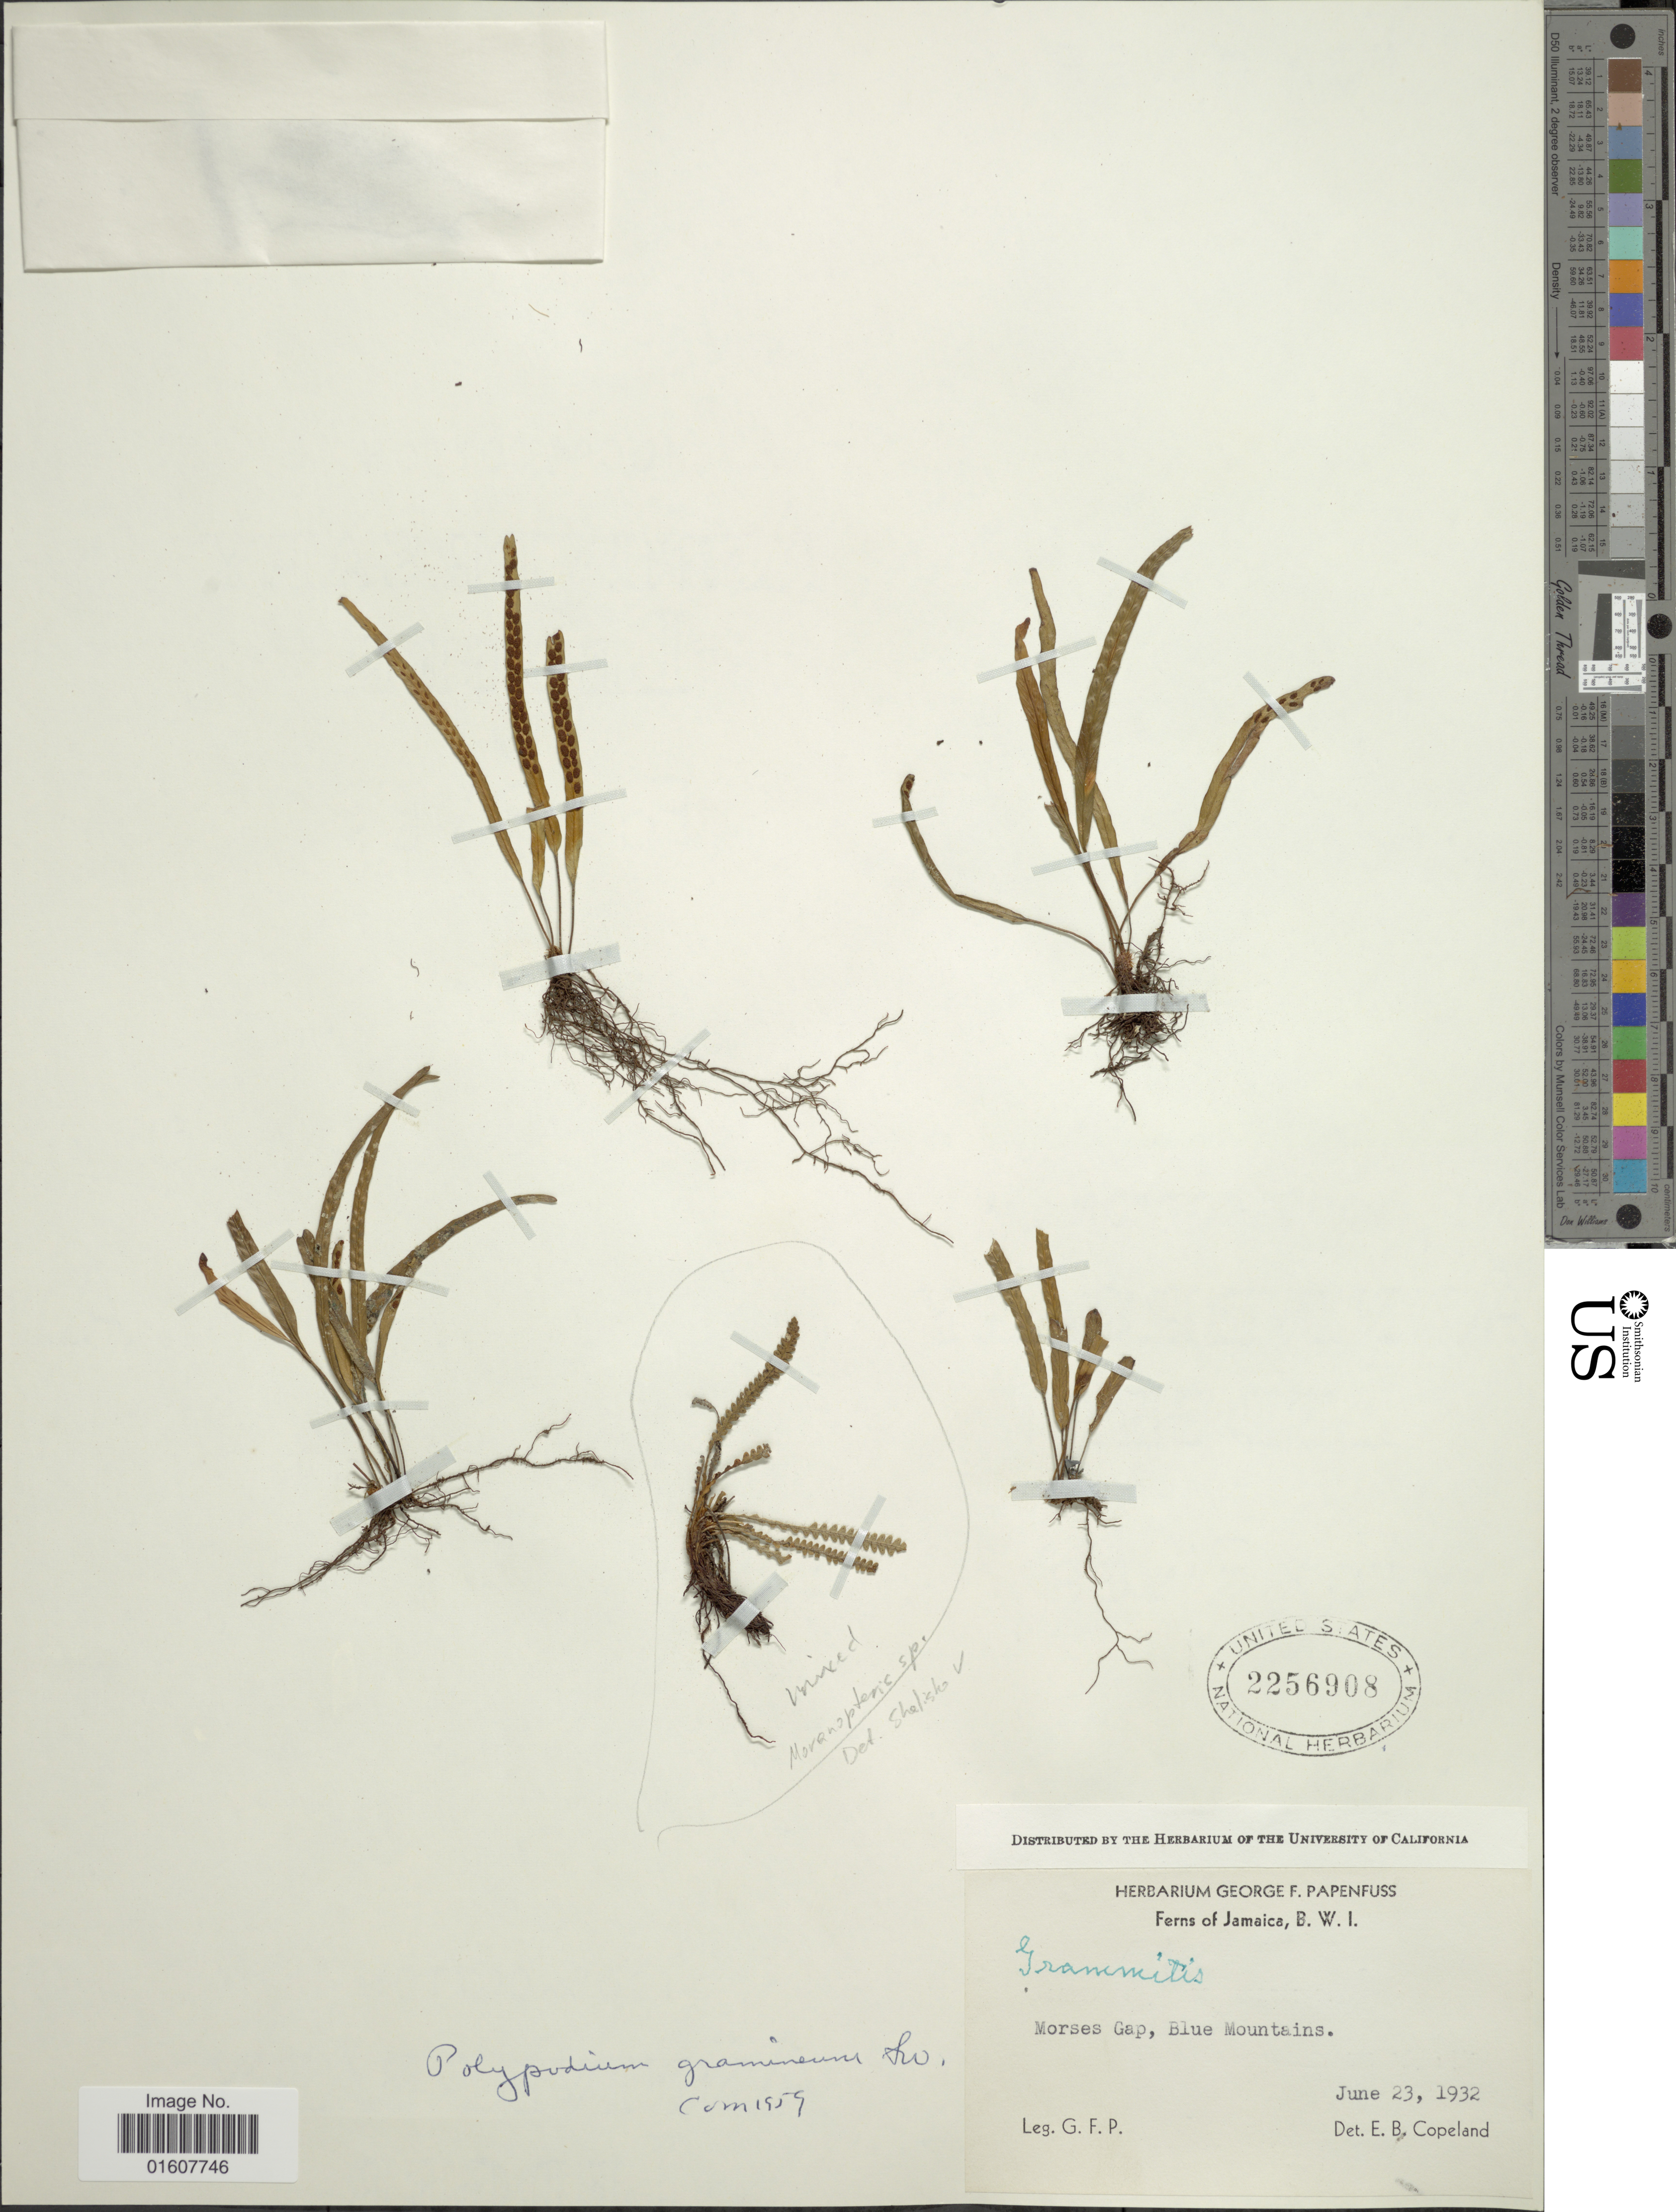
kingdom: Plantae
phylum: Tracheophyta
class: Polypodiopsida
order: Polypodiales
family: Polypodiaceae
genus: Lomaphlebia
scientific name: Lomaphlebia linearis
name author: (Sw.) J. Sm.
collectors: G. Papenfuss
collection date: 1932-06-23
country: Jamaica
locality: B,W,I. Morses Gap, Blue Mountains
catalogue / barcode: US 2256908